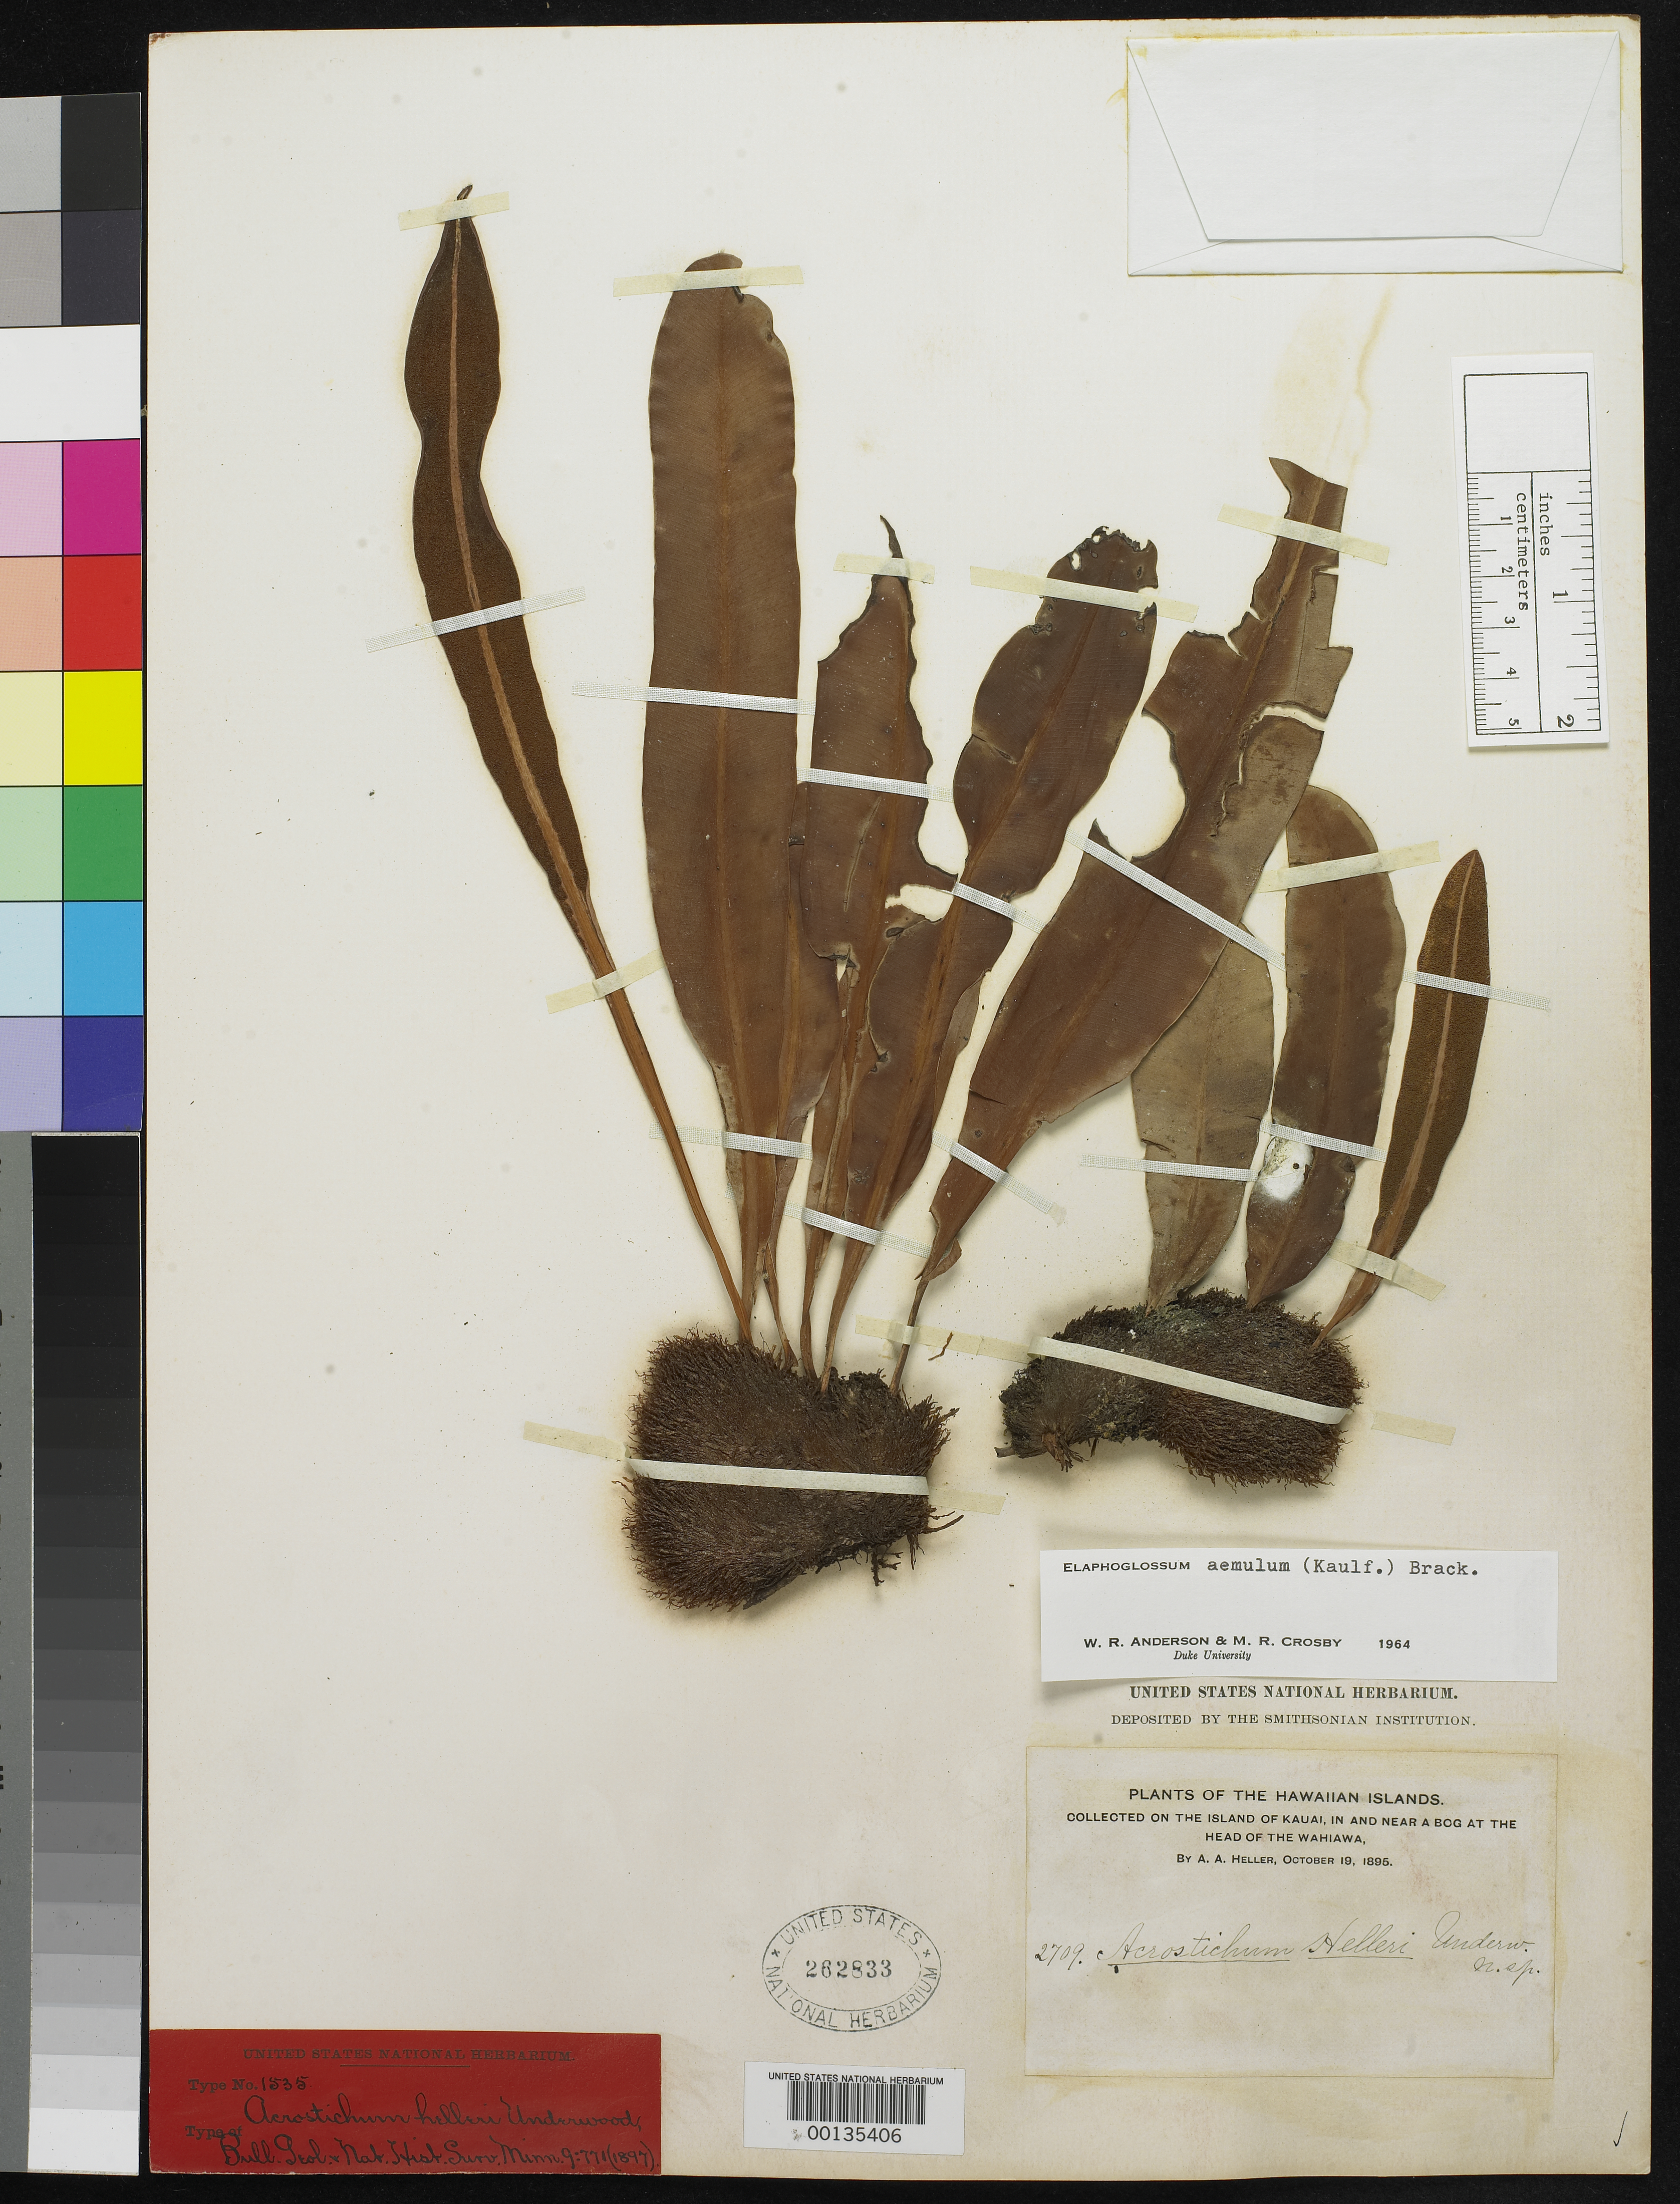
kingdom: Plantae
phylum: Tracheophyta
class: Polypodiopsida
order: Polypodiales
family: Pteridaceae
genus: Acrostichum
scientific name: Acrostichum helleri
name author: Underw. in A. Heller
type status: Isotype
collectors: A. A. Heller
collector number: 2709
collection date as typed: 19 Oct 1895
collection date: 1895-10-19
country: United States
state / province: Hawaii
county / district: Kauai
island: Kaua'i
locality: Near bog at head of Wahiawa.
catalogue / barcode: US 262833